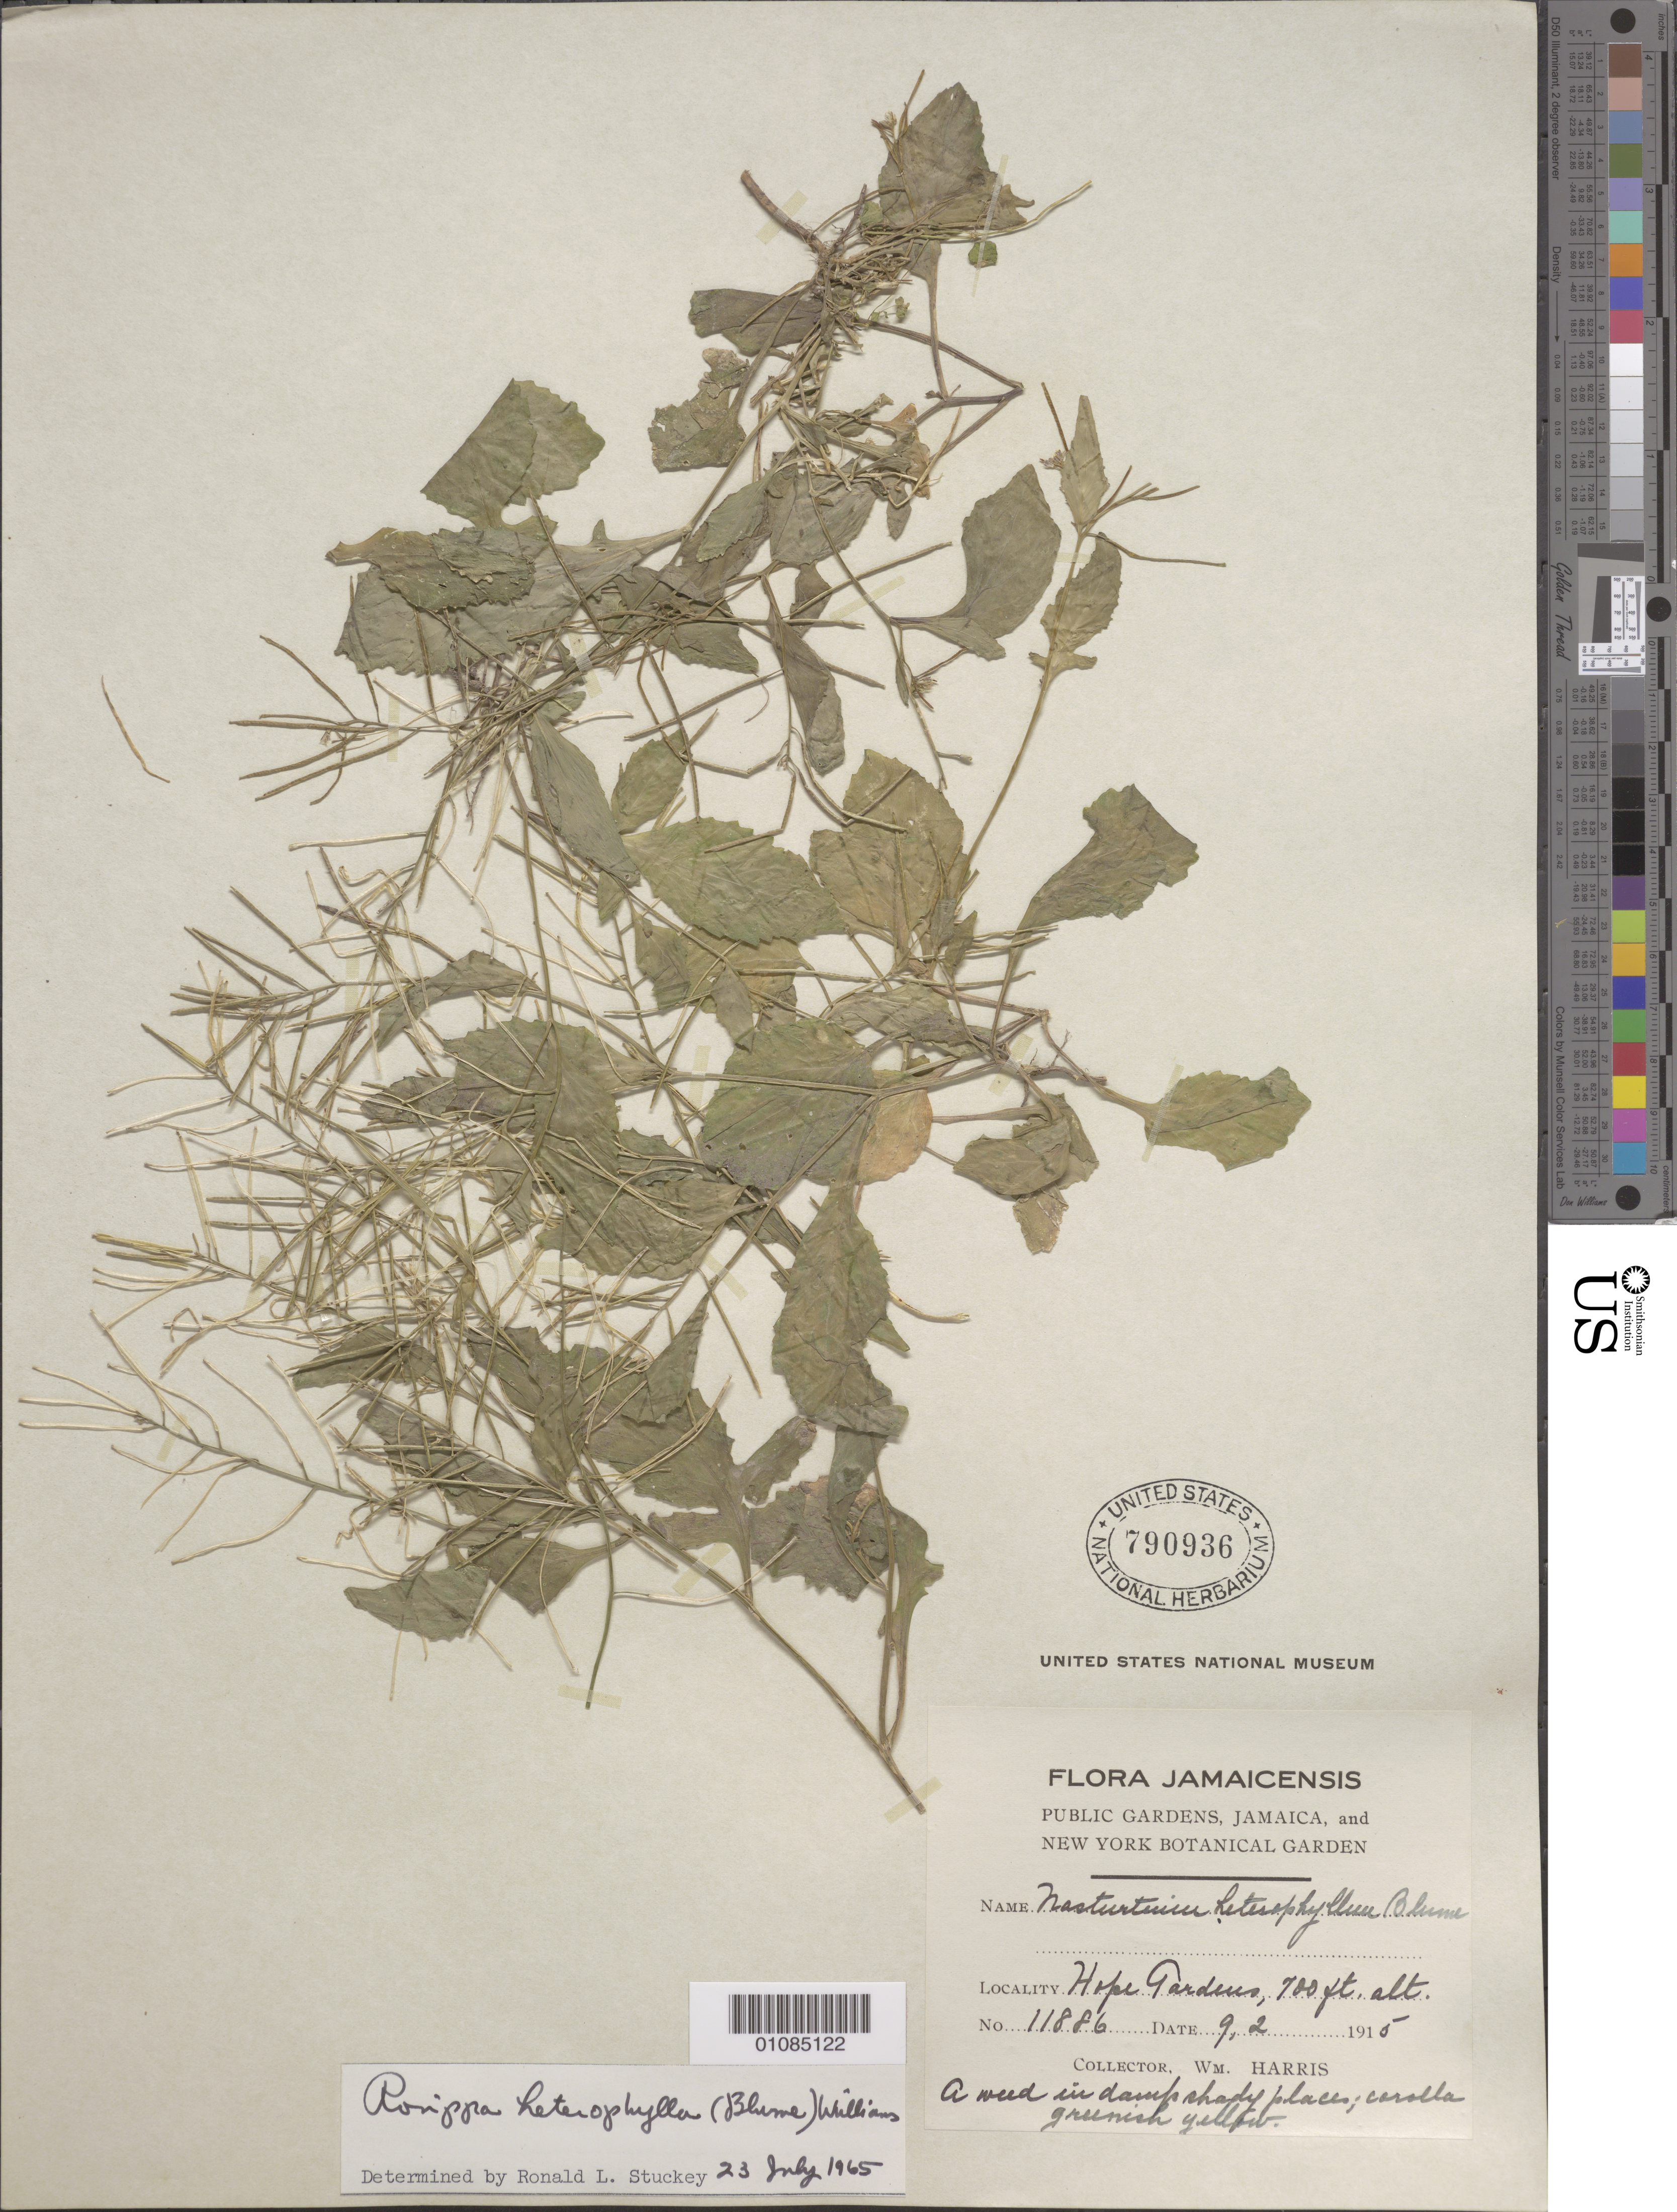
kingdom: Plantae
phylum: Tracheophyta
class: Magnoliopsida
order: Brassicales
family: Brassicaceae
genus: Rorippa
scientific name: Rorippa heterophylla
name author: (Blume) R.O. Williams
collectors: W. Harris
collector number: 11886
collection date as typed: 09 Feb 1915 or 02 Sep 1915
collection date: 1915-02-09 or 1915-09-02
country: Jamaica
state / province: Kingston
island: Jamaica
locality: Hope Gardens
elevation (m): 213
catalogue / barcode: US 790936